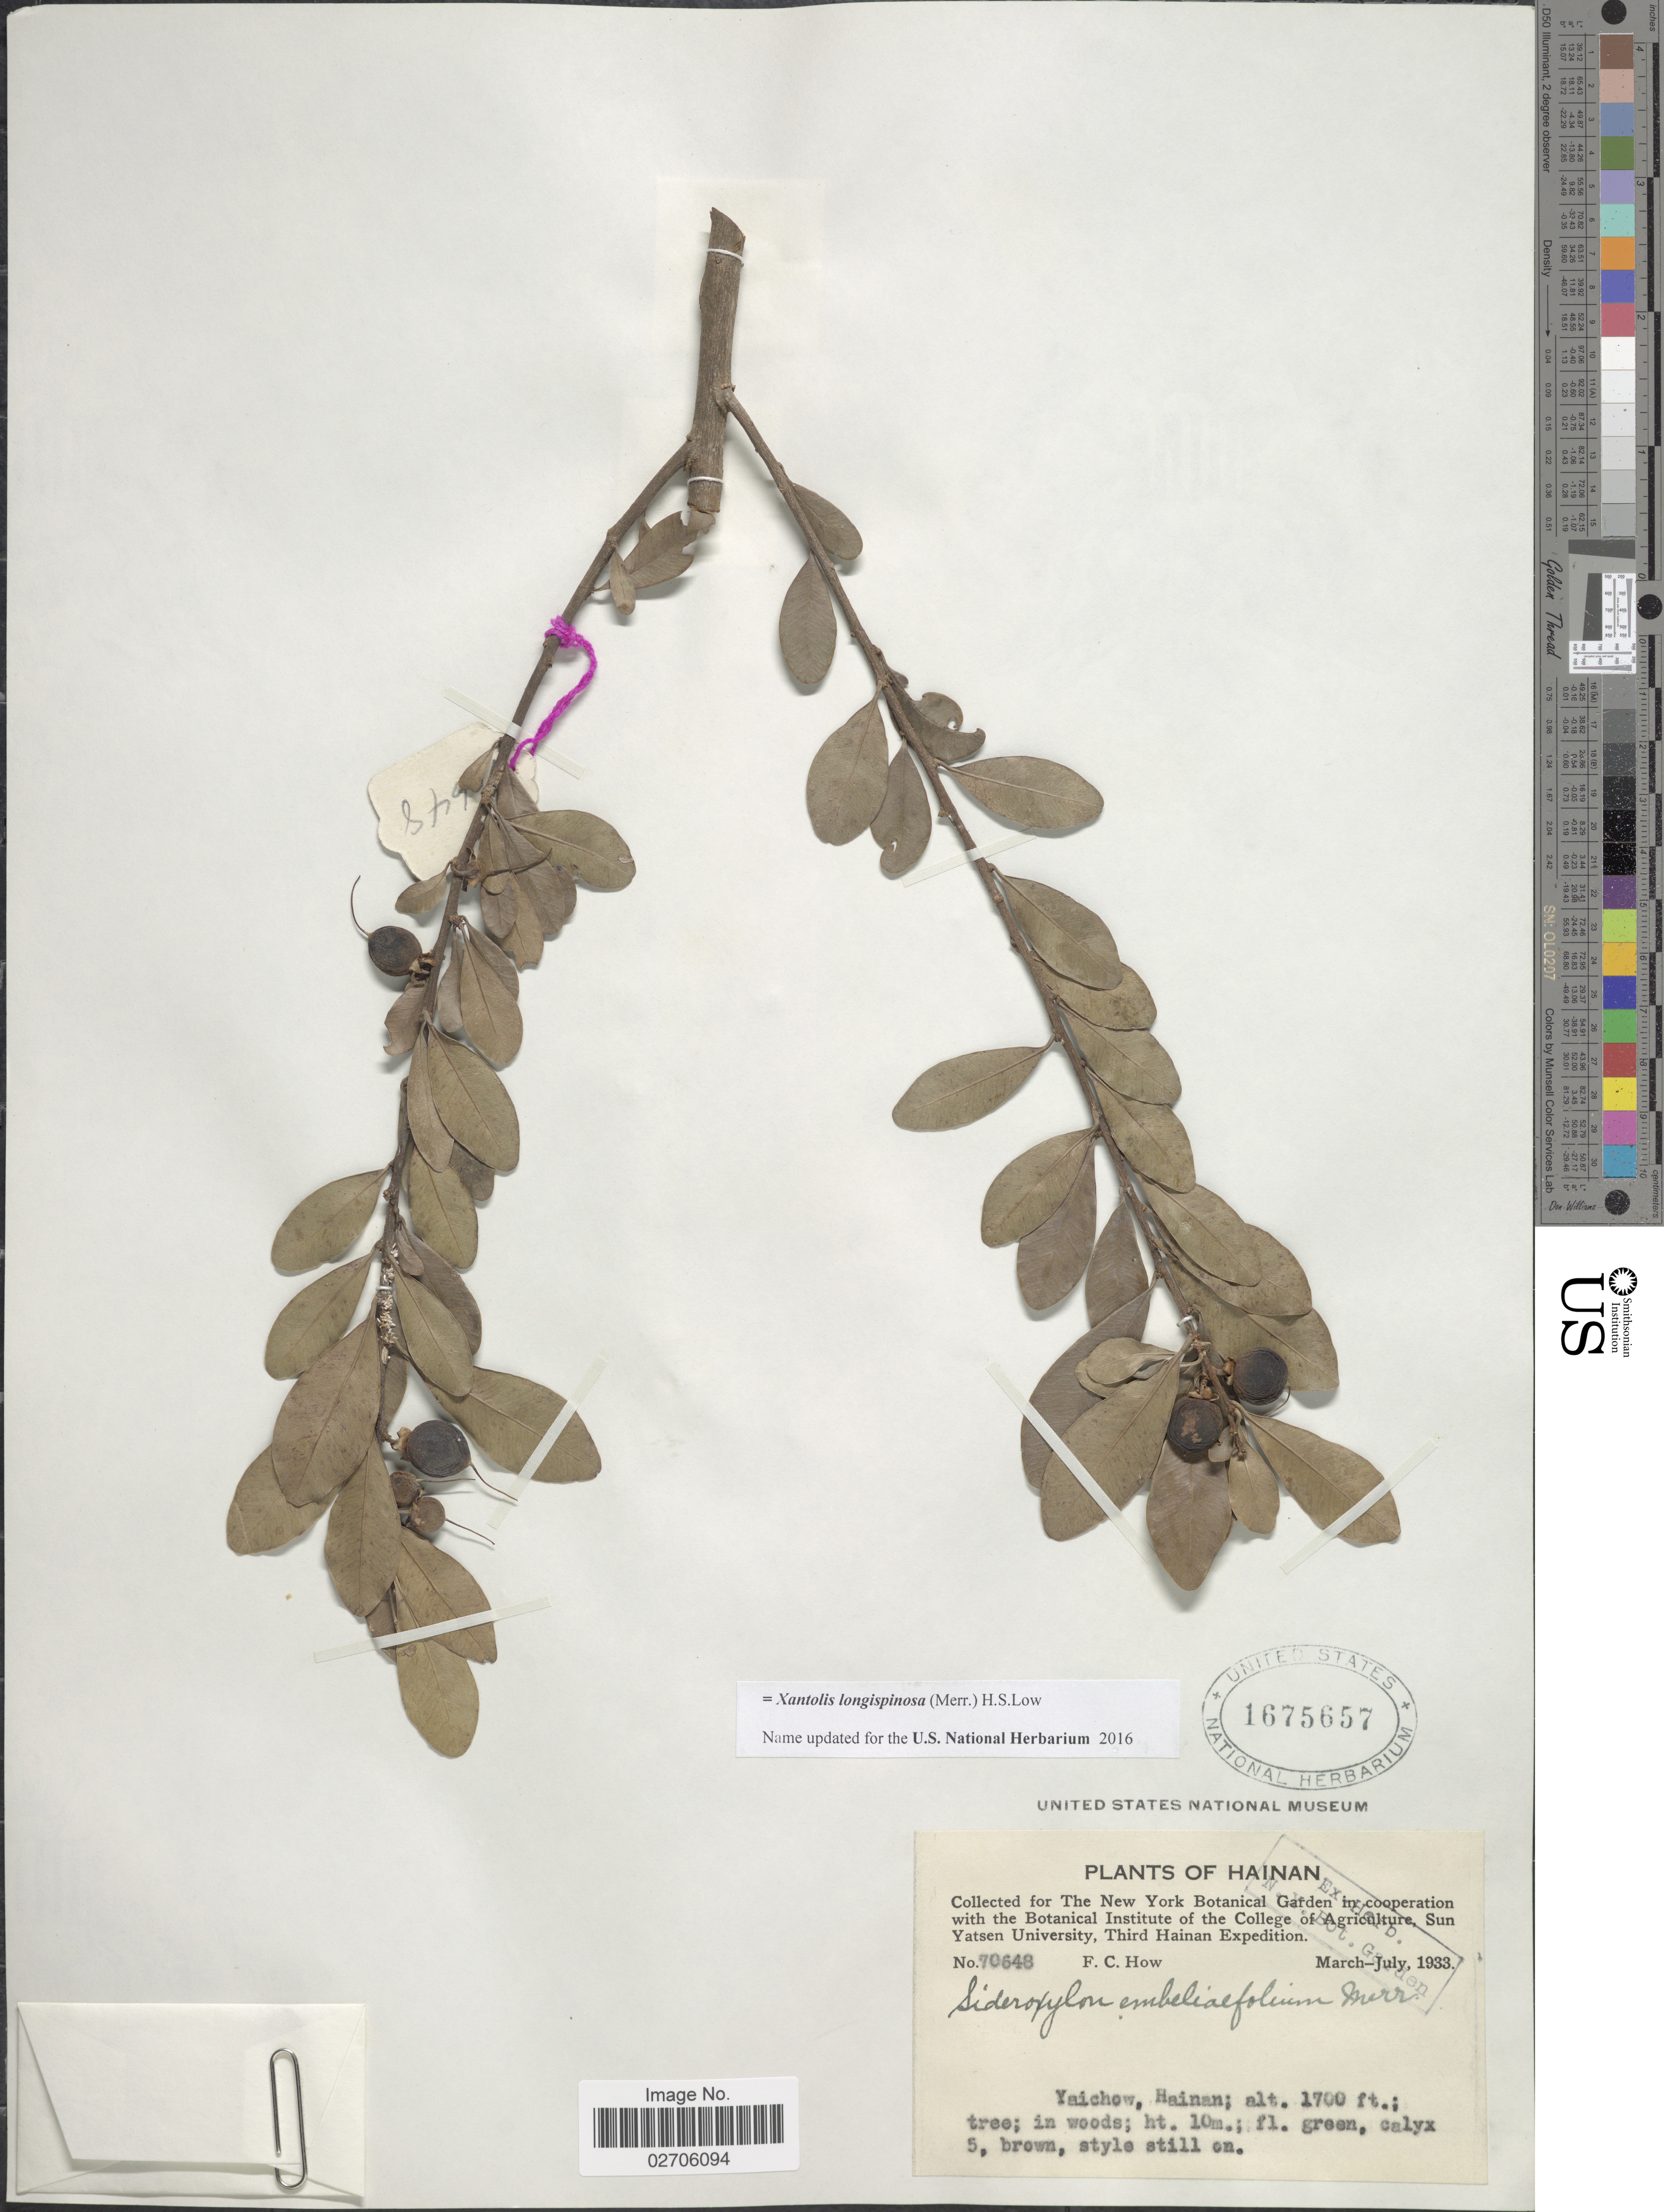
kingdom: Plantae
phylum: Tracheophyta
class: Magnoliopsida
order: Ericales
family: Sapotaceae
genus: Xantolis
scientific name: Xantolis longispinosa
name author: (Merr.) H.S. Lo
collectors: F. C. How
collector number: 70648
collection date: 1933-03/1933-07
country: China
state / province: Hainan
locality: Yaichow, Hainan.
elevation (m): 518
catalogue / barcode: US 1675657